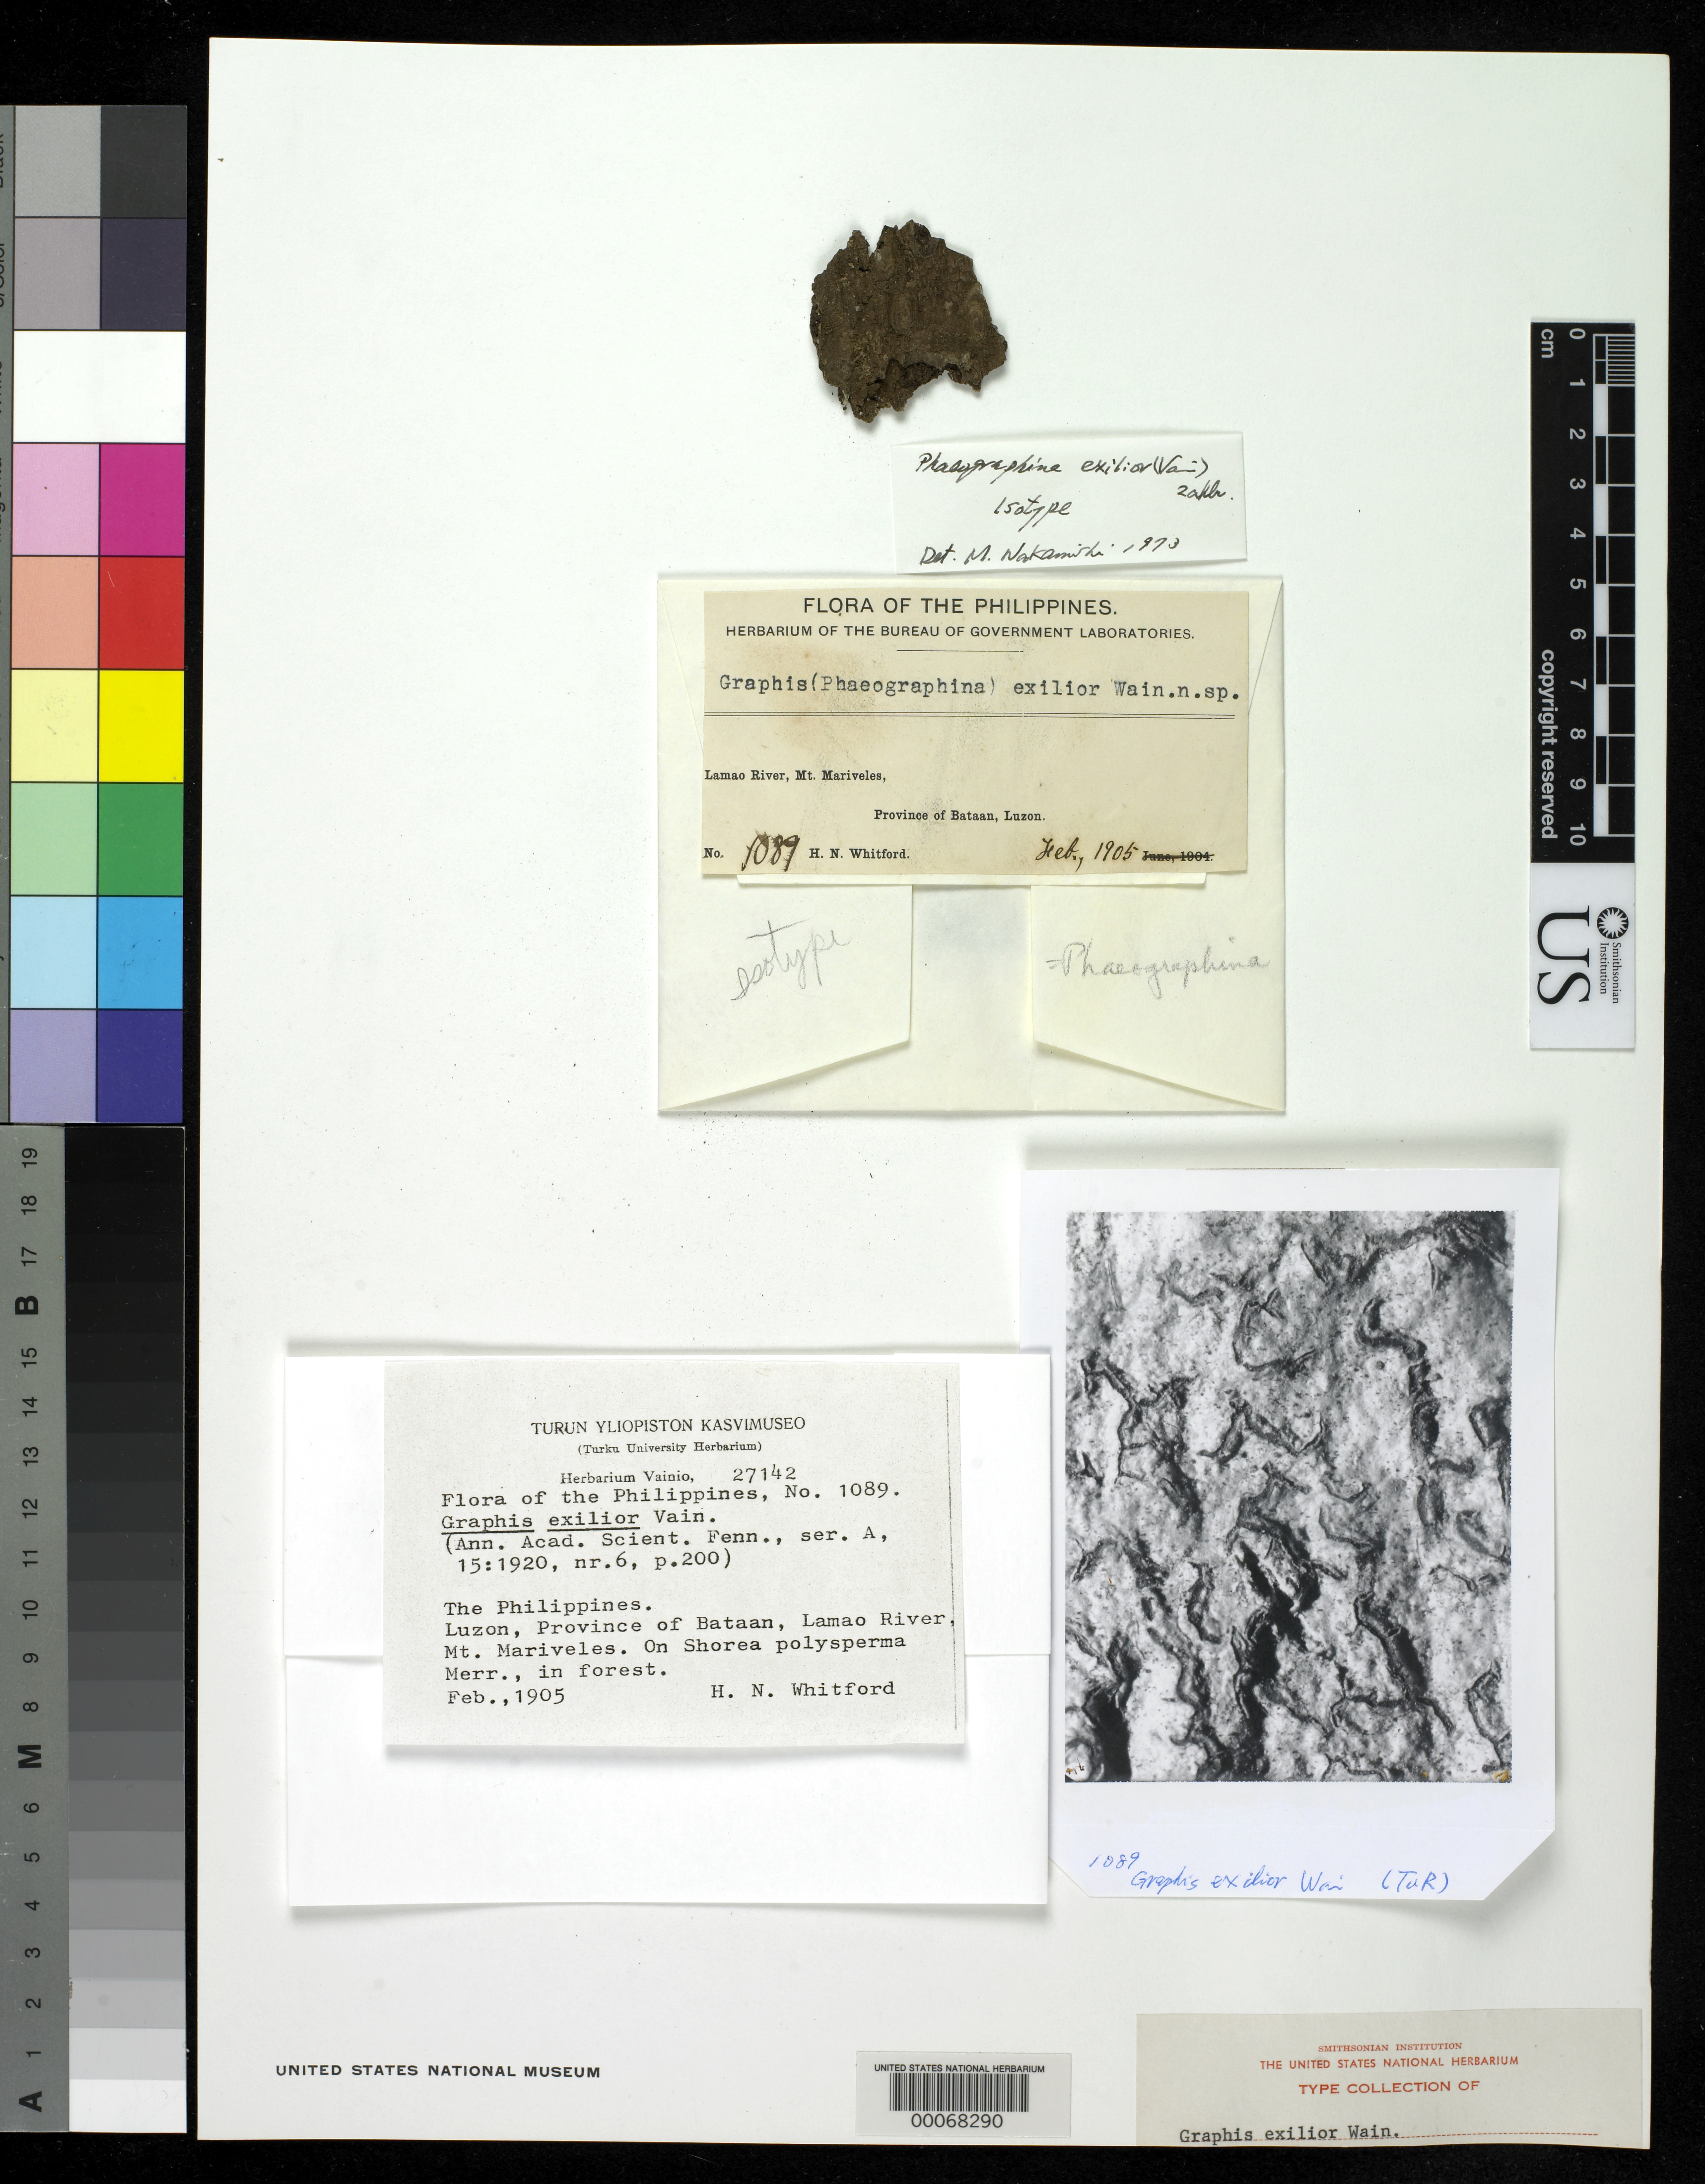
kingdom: Fungi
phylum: Ascomycota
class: Lecanoromycetes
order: Ostropales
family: Graphidaceae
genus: Graphis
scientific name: Graphis exilior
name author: Vain.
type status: Isotype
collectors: H. N. Whitford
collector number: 1089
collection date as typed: Feb 1905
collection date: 1905-02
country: Philippines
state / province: Central Luzon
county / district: Bataan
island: Luzon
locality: Lamao River, Mt Mariveles, Province of Bataan, Luzon